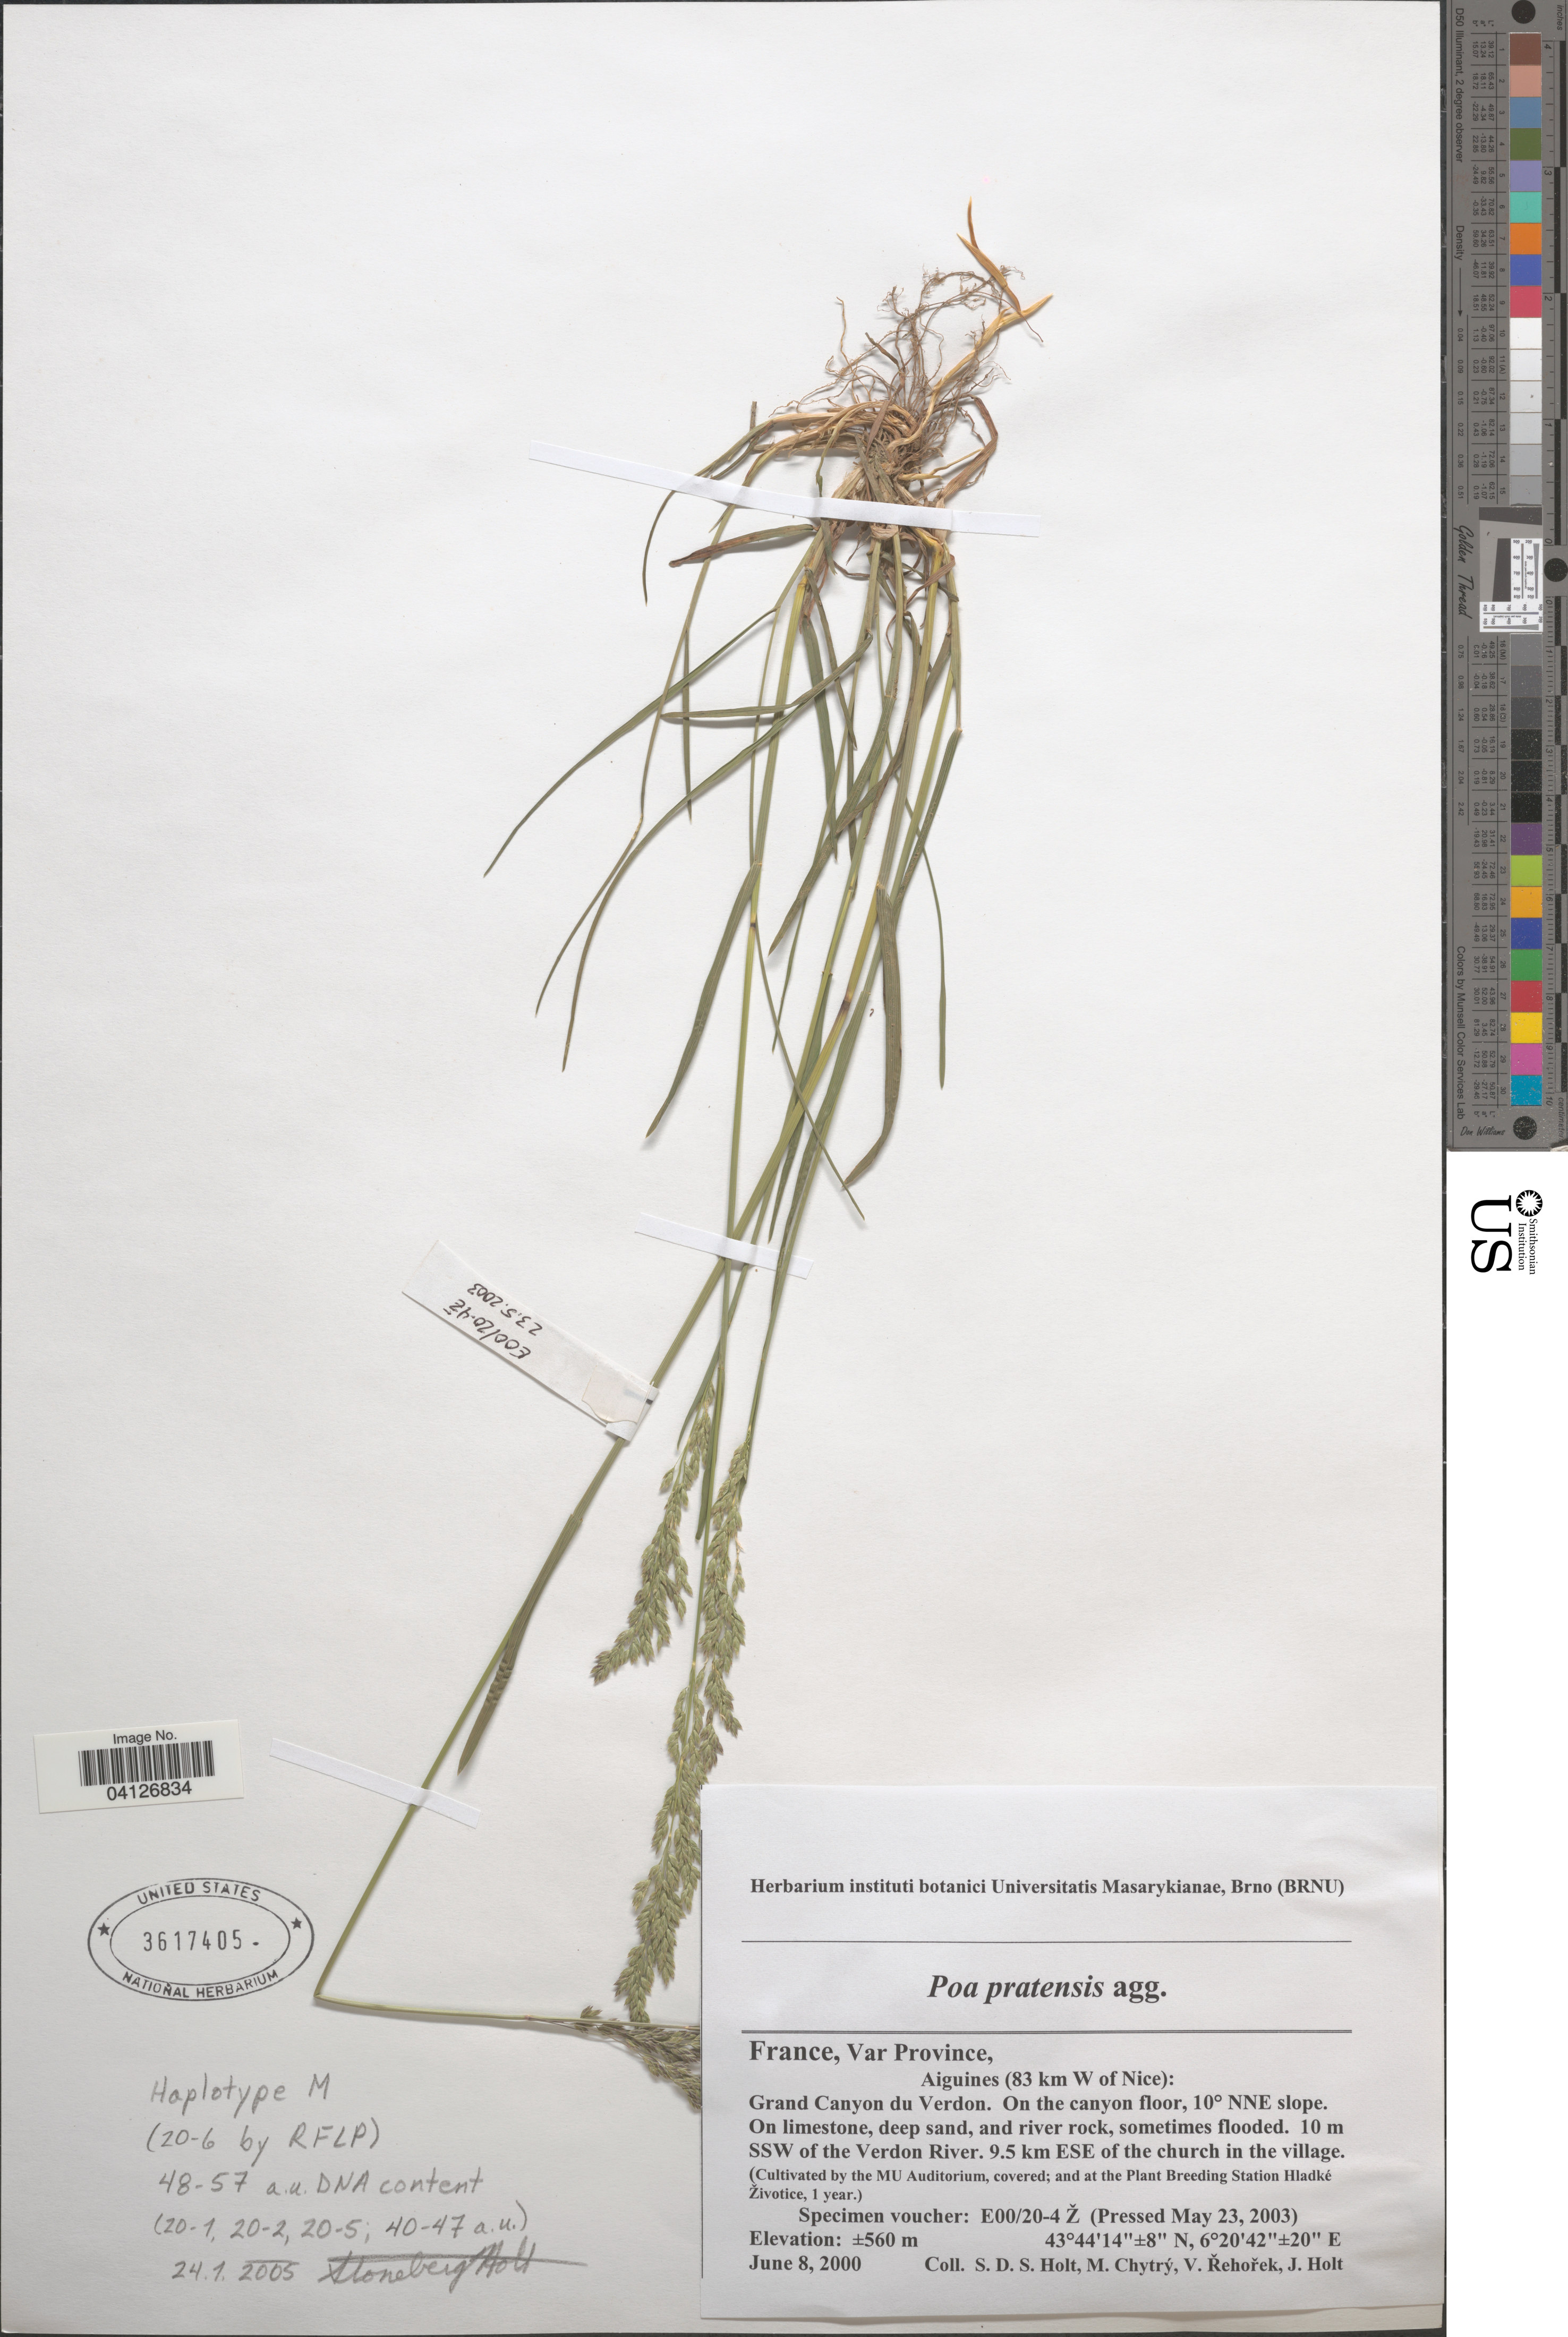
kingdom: Plantae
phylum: Tracheophyta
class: Liliopsida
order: Poales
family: Poaceae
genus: Poa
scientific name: Poa pratensis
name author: L.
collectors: Ex herb. instituti botanici Universitatis Masarykianae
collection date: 2003-05-23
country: Czechia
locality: By the MU Auditorium, covered; and at the Plant Breeding Station Hladké Životice, 1 year.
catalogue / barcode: US 3617405